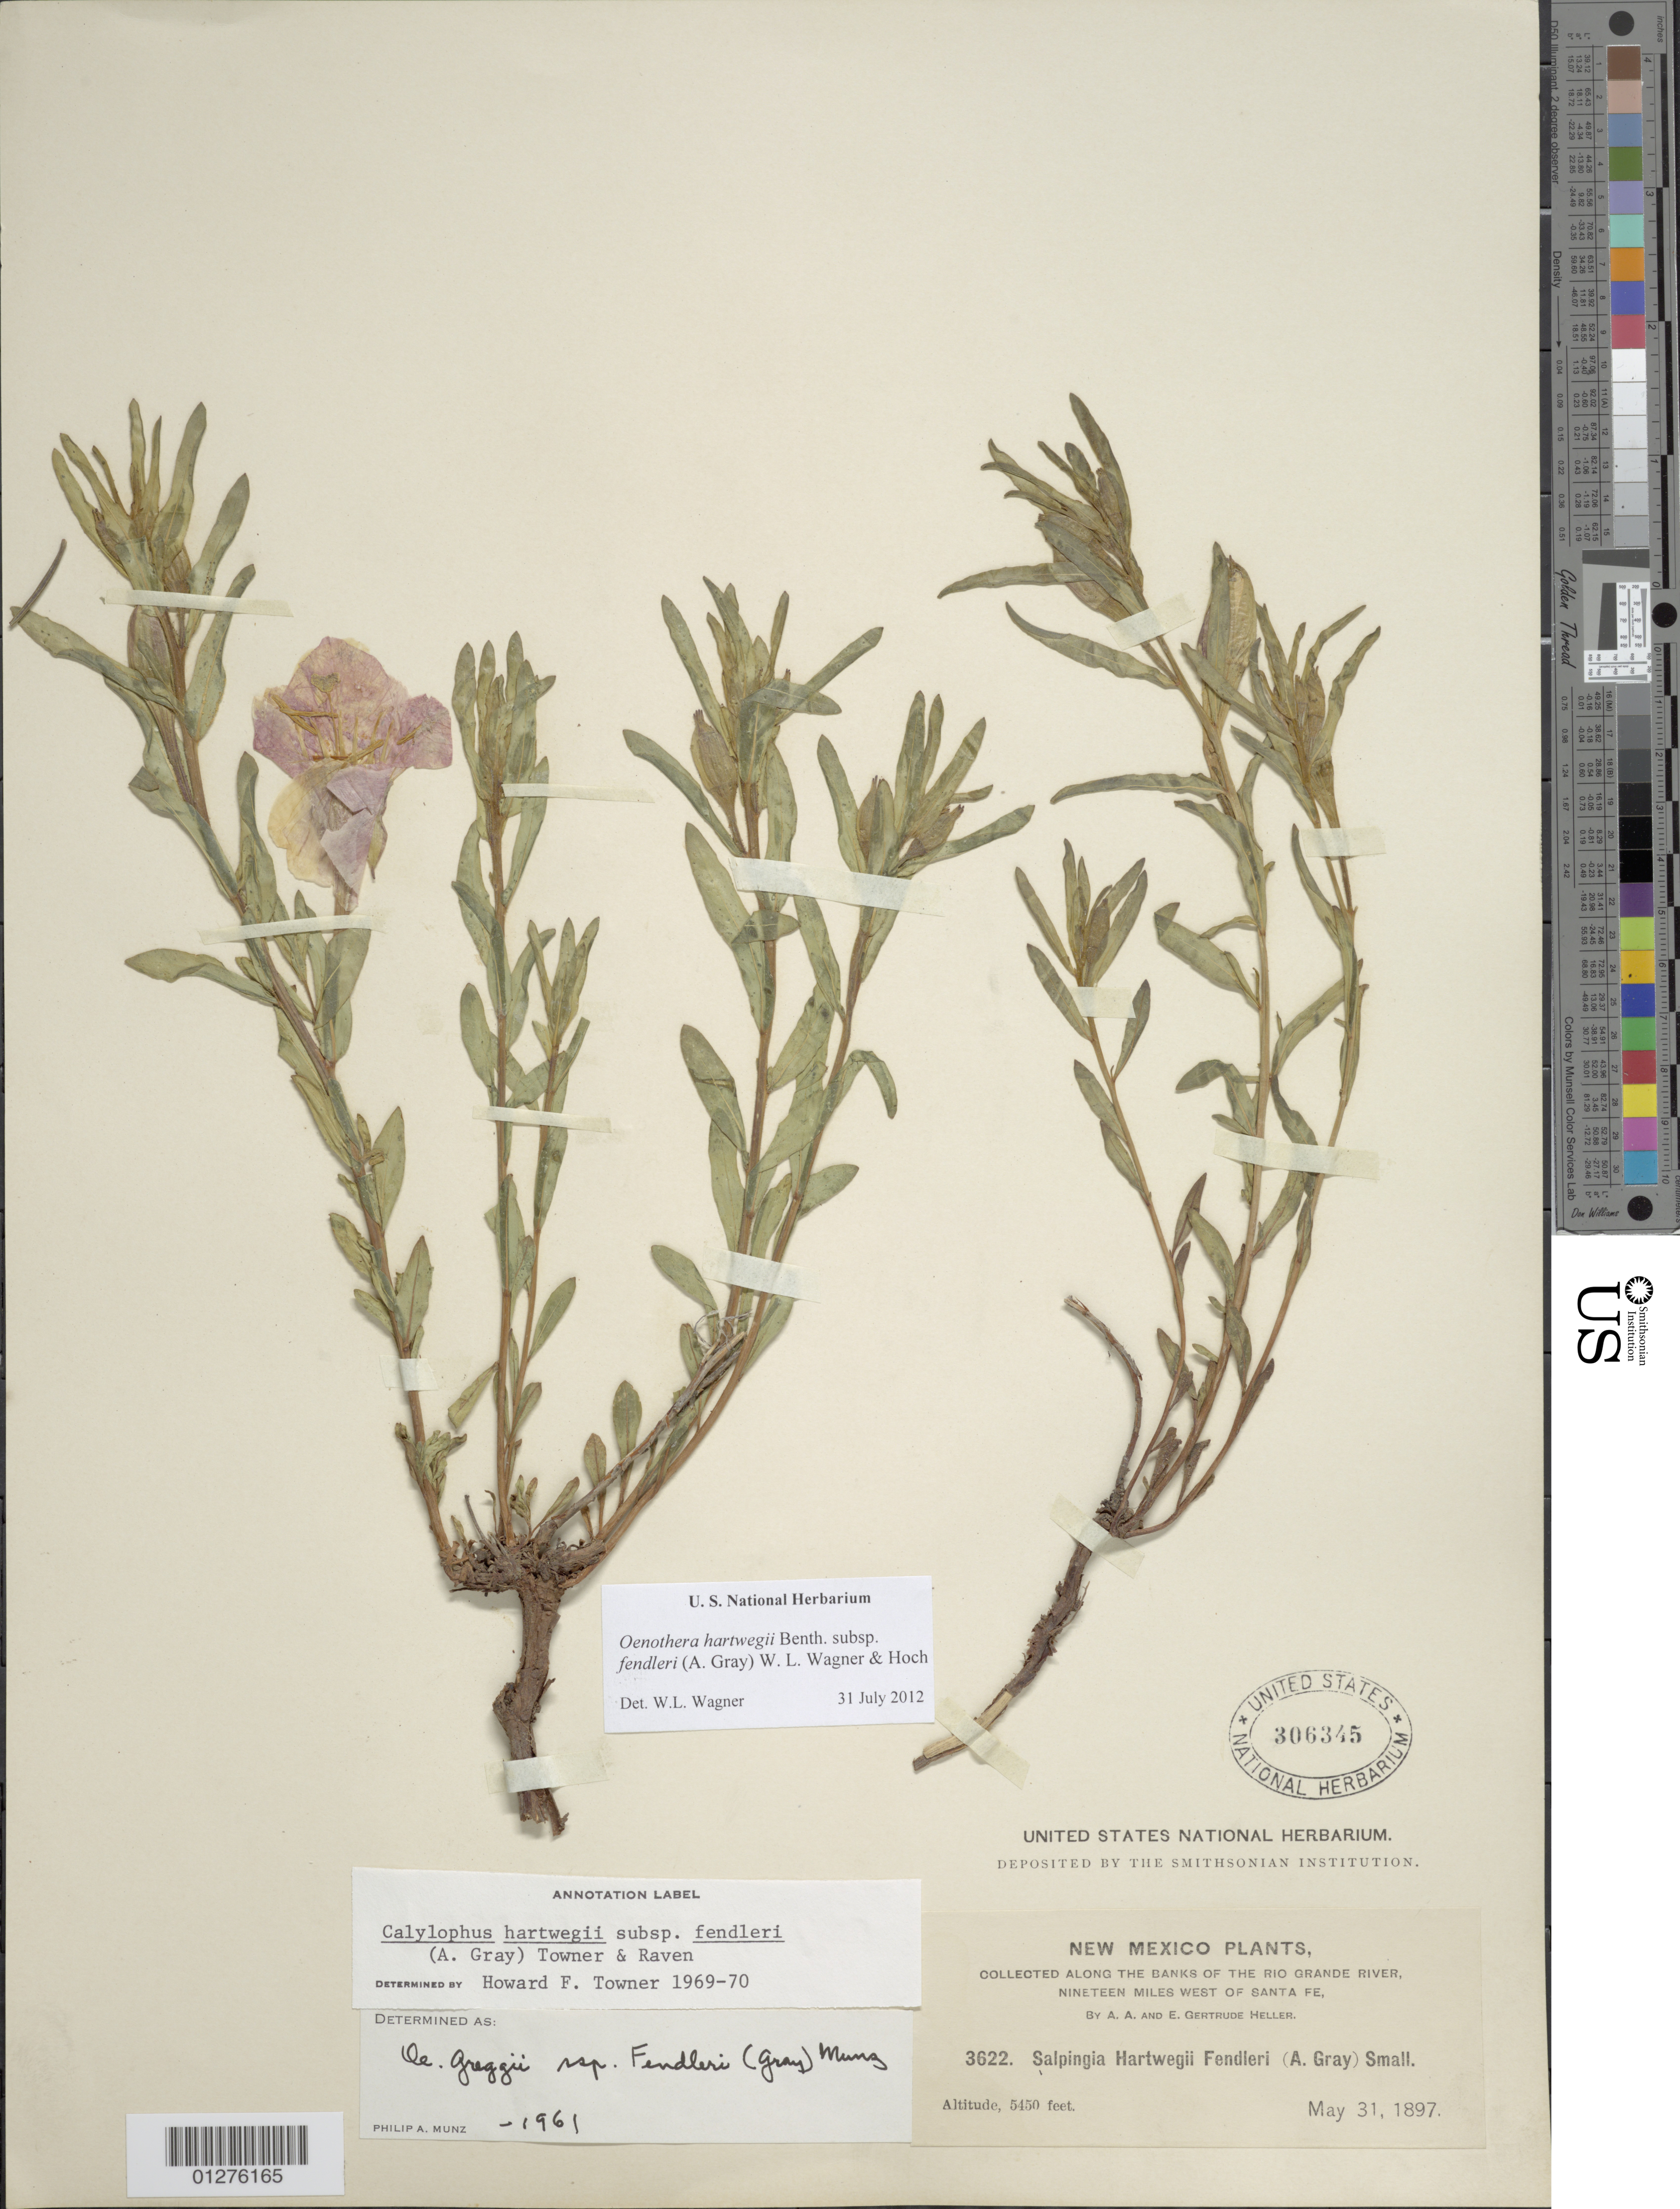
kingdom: Plantae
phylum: Tracheophyta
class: Magnoliopsida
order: Myrtales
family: Onagraceae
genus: Oenothera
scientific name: Oenothera hartwegii subsp. fendleri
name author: (A. Gray) W.L. Wagner & Hoch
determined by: Wagner, W. L., (BOT), Smithsonian Institution - National Museum of Natural History (UNITED STATES)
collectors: A. A. Heller & E. G. Heller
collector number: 3622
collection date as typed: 31 May 1897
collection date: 1897-05-31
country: United States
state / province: New Mexico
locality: Along the banks of the Rio Grande River, 19 miles W of Santa Fe.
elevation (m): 1661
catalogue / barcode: US 306345